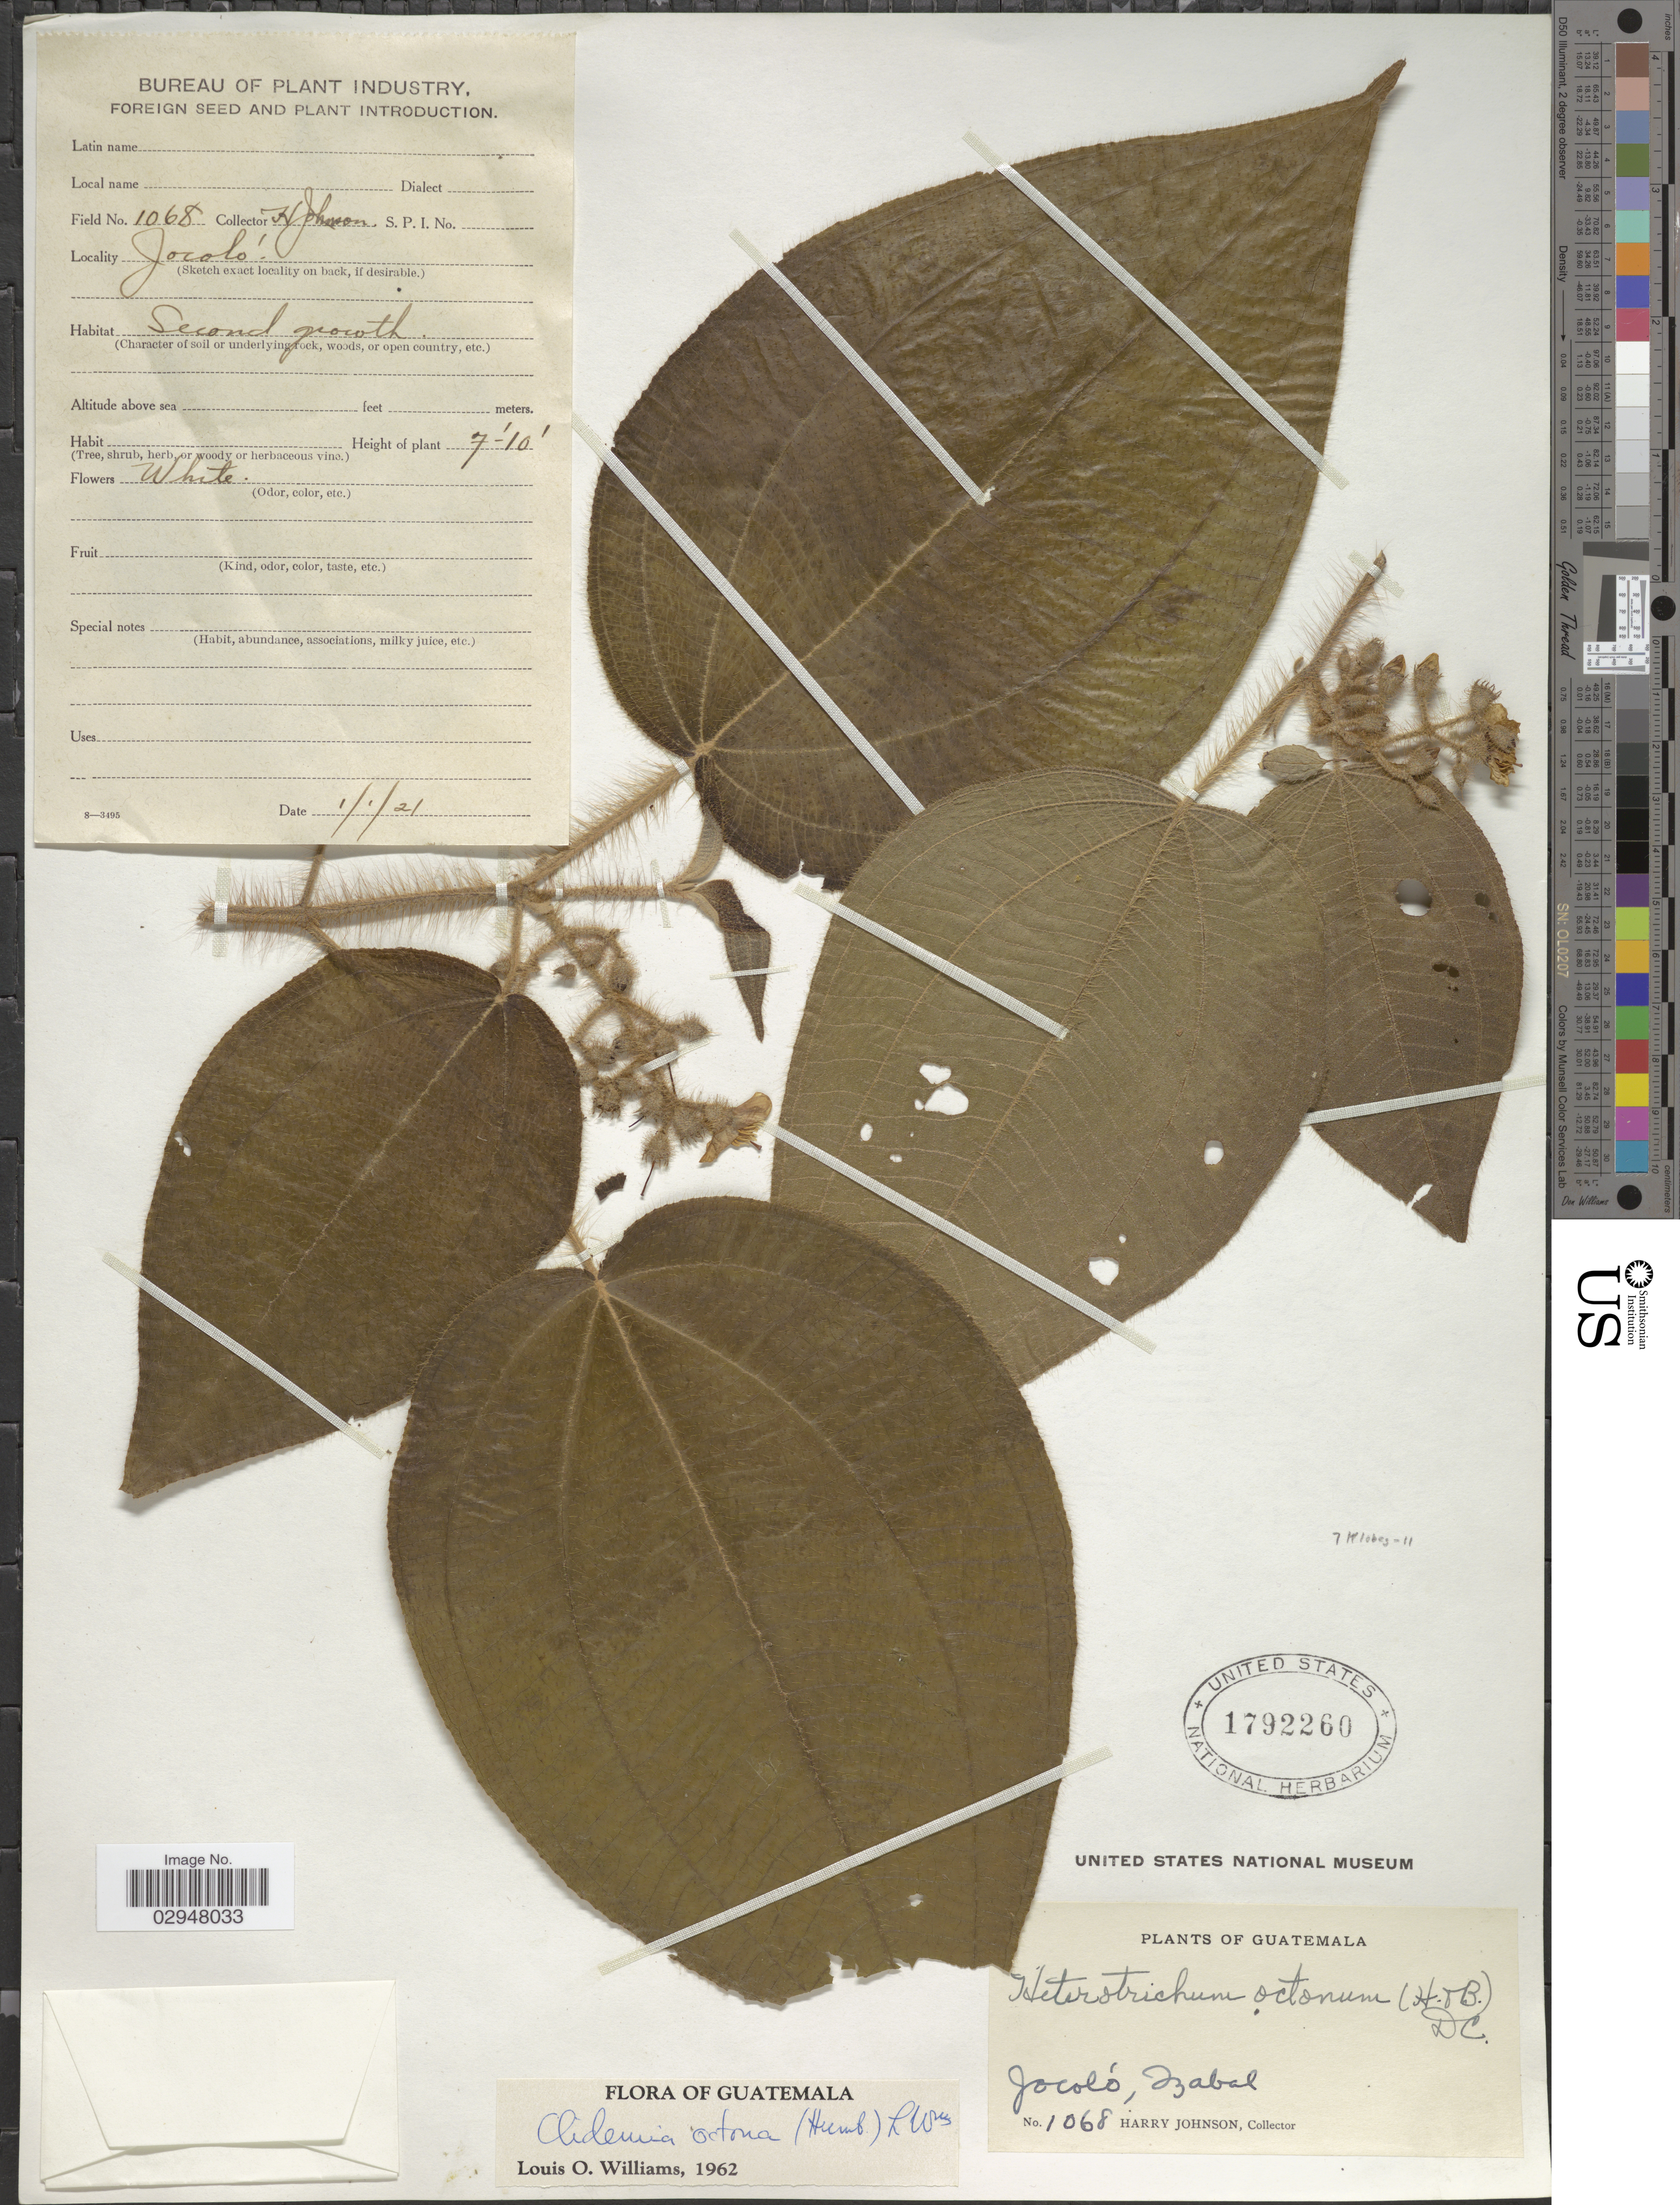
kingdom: Plantae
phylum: Tracheophyta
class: Magnoliopsida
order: Myrtales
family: Melastomataceae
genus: Clidemia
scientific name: Clidemia octona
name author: (Bonpl.) L.O. Williams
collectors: H. Johnson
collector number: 1068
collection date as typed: Transcribed d/m/y: 1/1/21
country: Guatemala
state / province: Izabal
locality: Jocoló.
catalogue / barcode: US 1792260